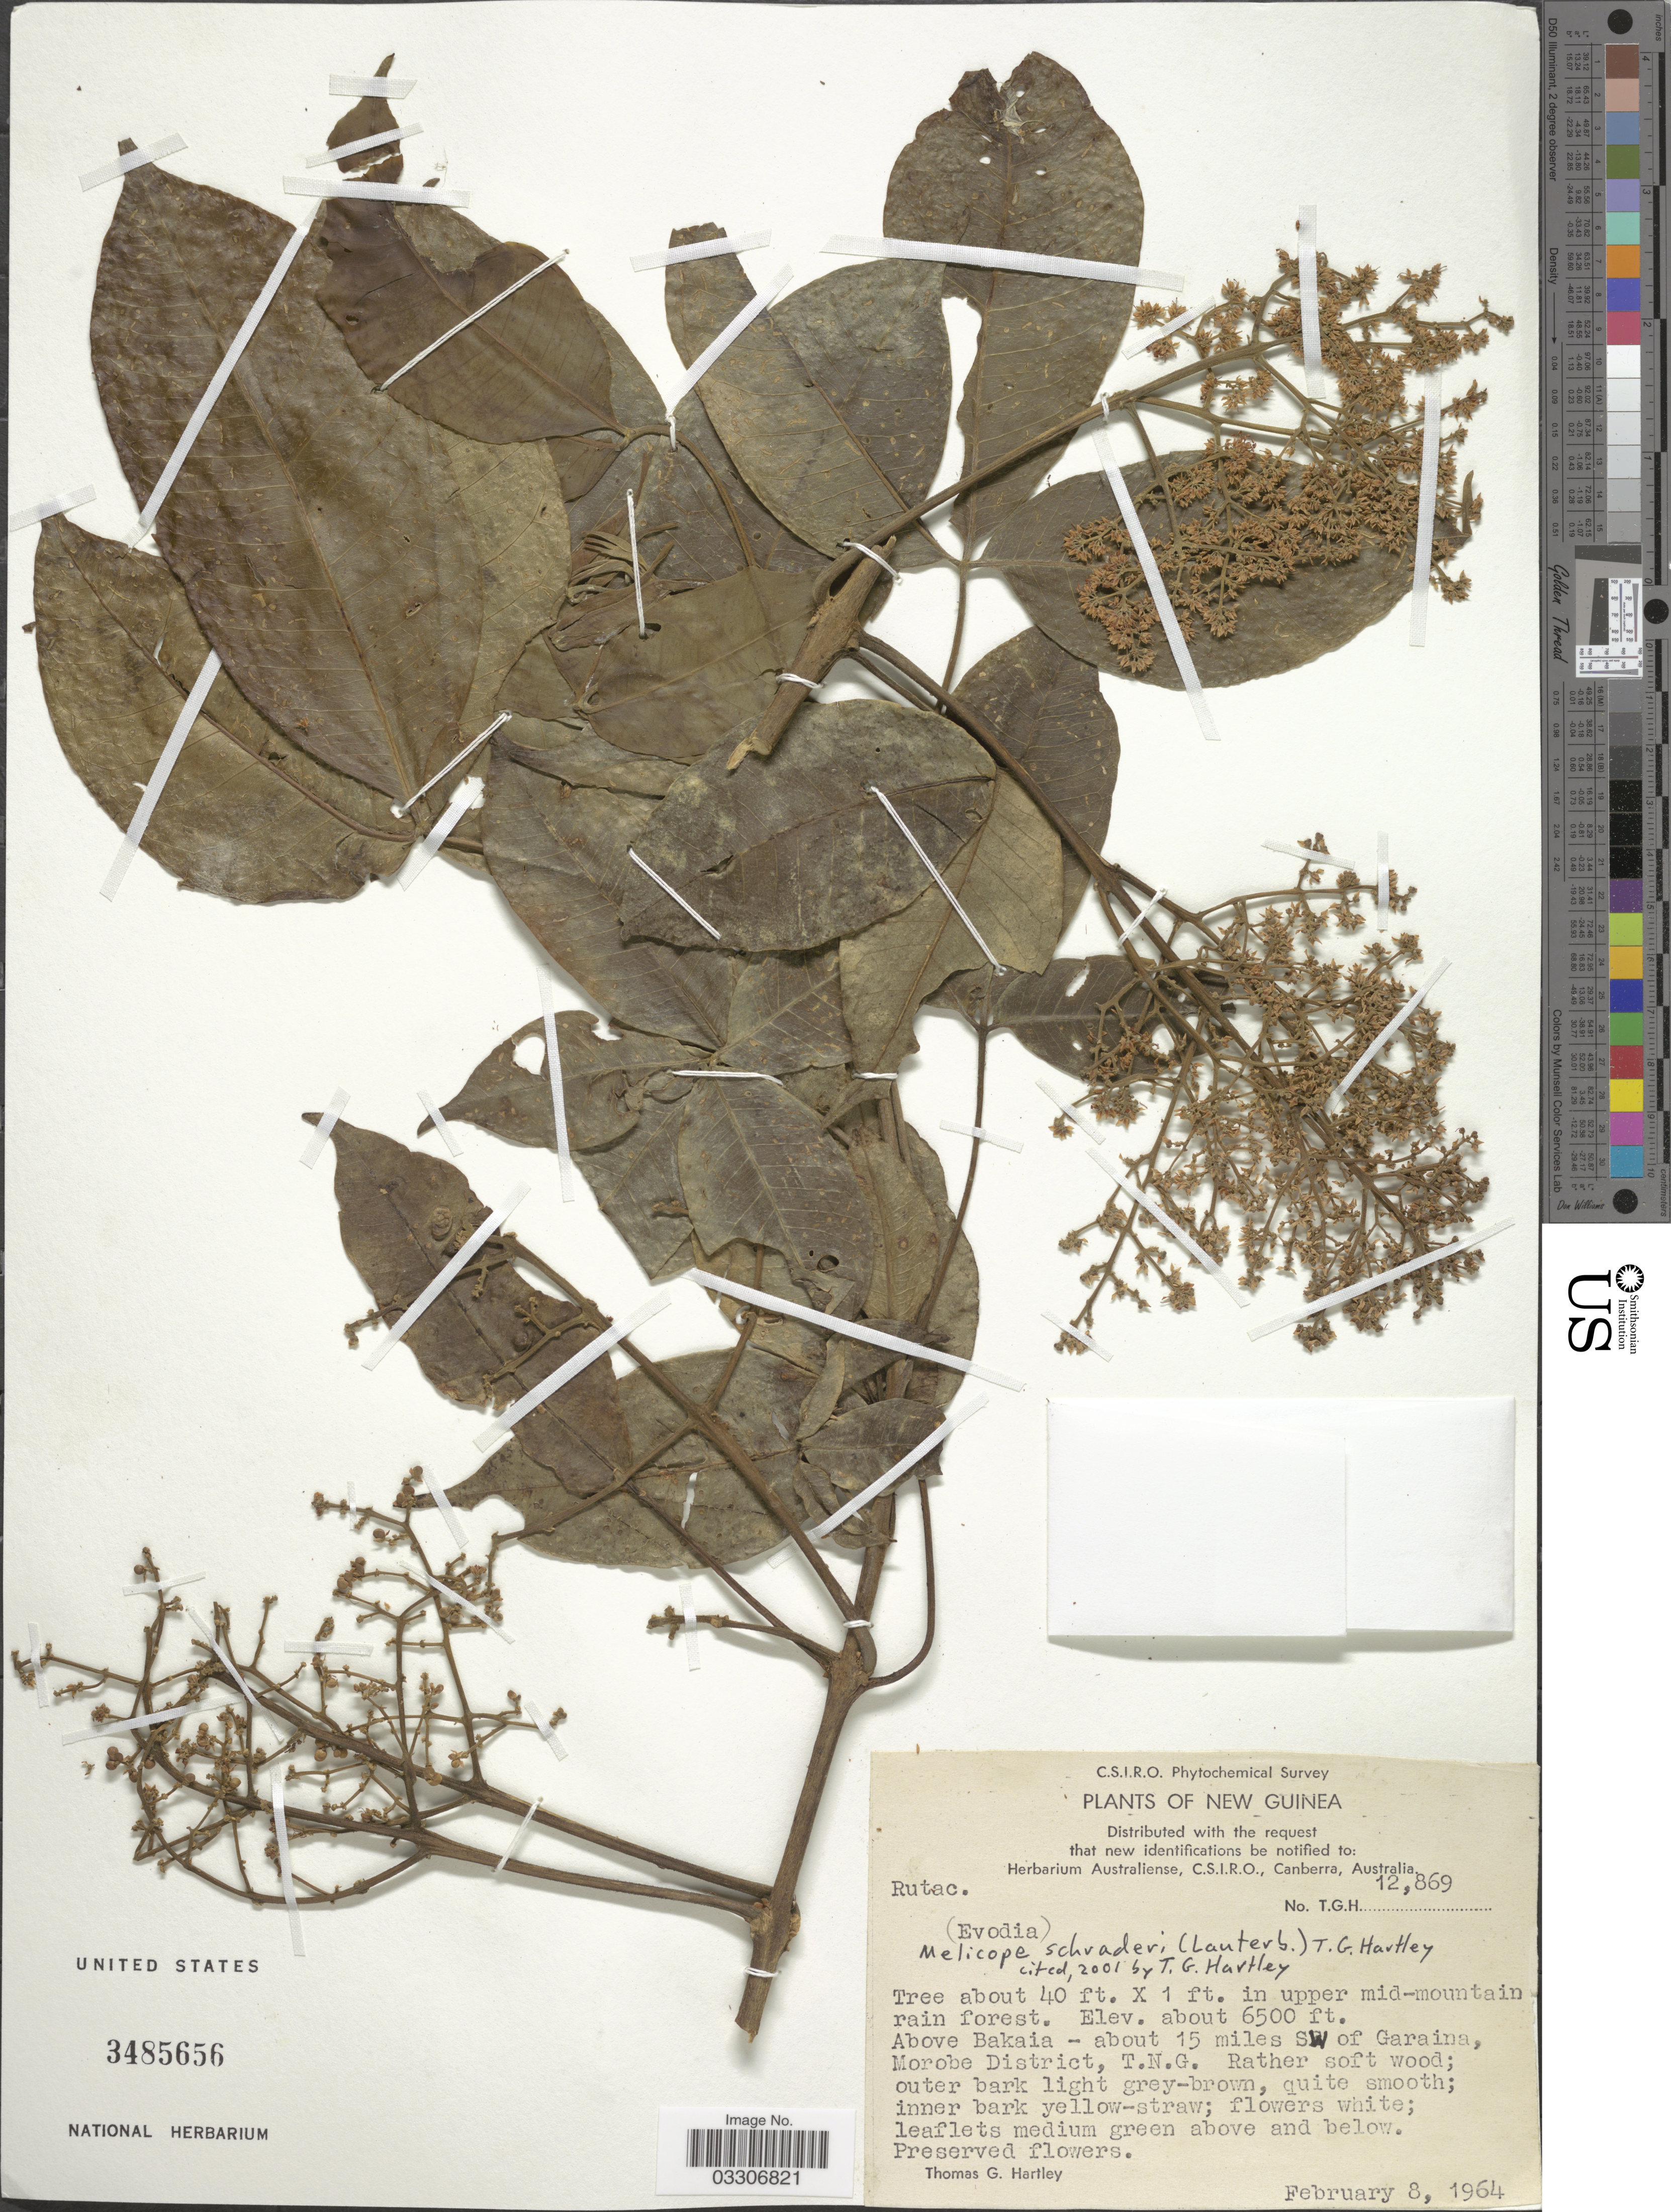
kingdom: Plantae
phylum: Tracheophyta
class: Magnoliopsida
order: Sapindales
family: Rutaceae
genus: Melicope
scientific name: Melicope schraderi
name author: (Lauterb.) T.G. Hartley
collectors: T. G. Hartley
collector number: T.G.H. 12869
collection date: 1964-02-08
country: Papua New Guinea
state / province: Morobe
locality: New Guinea. Above Bakaia - about 15 miles SW of Garaina, Morobe District, T.N.G.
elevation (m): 1981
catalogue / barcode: US 3485656